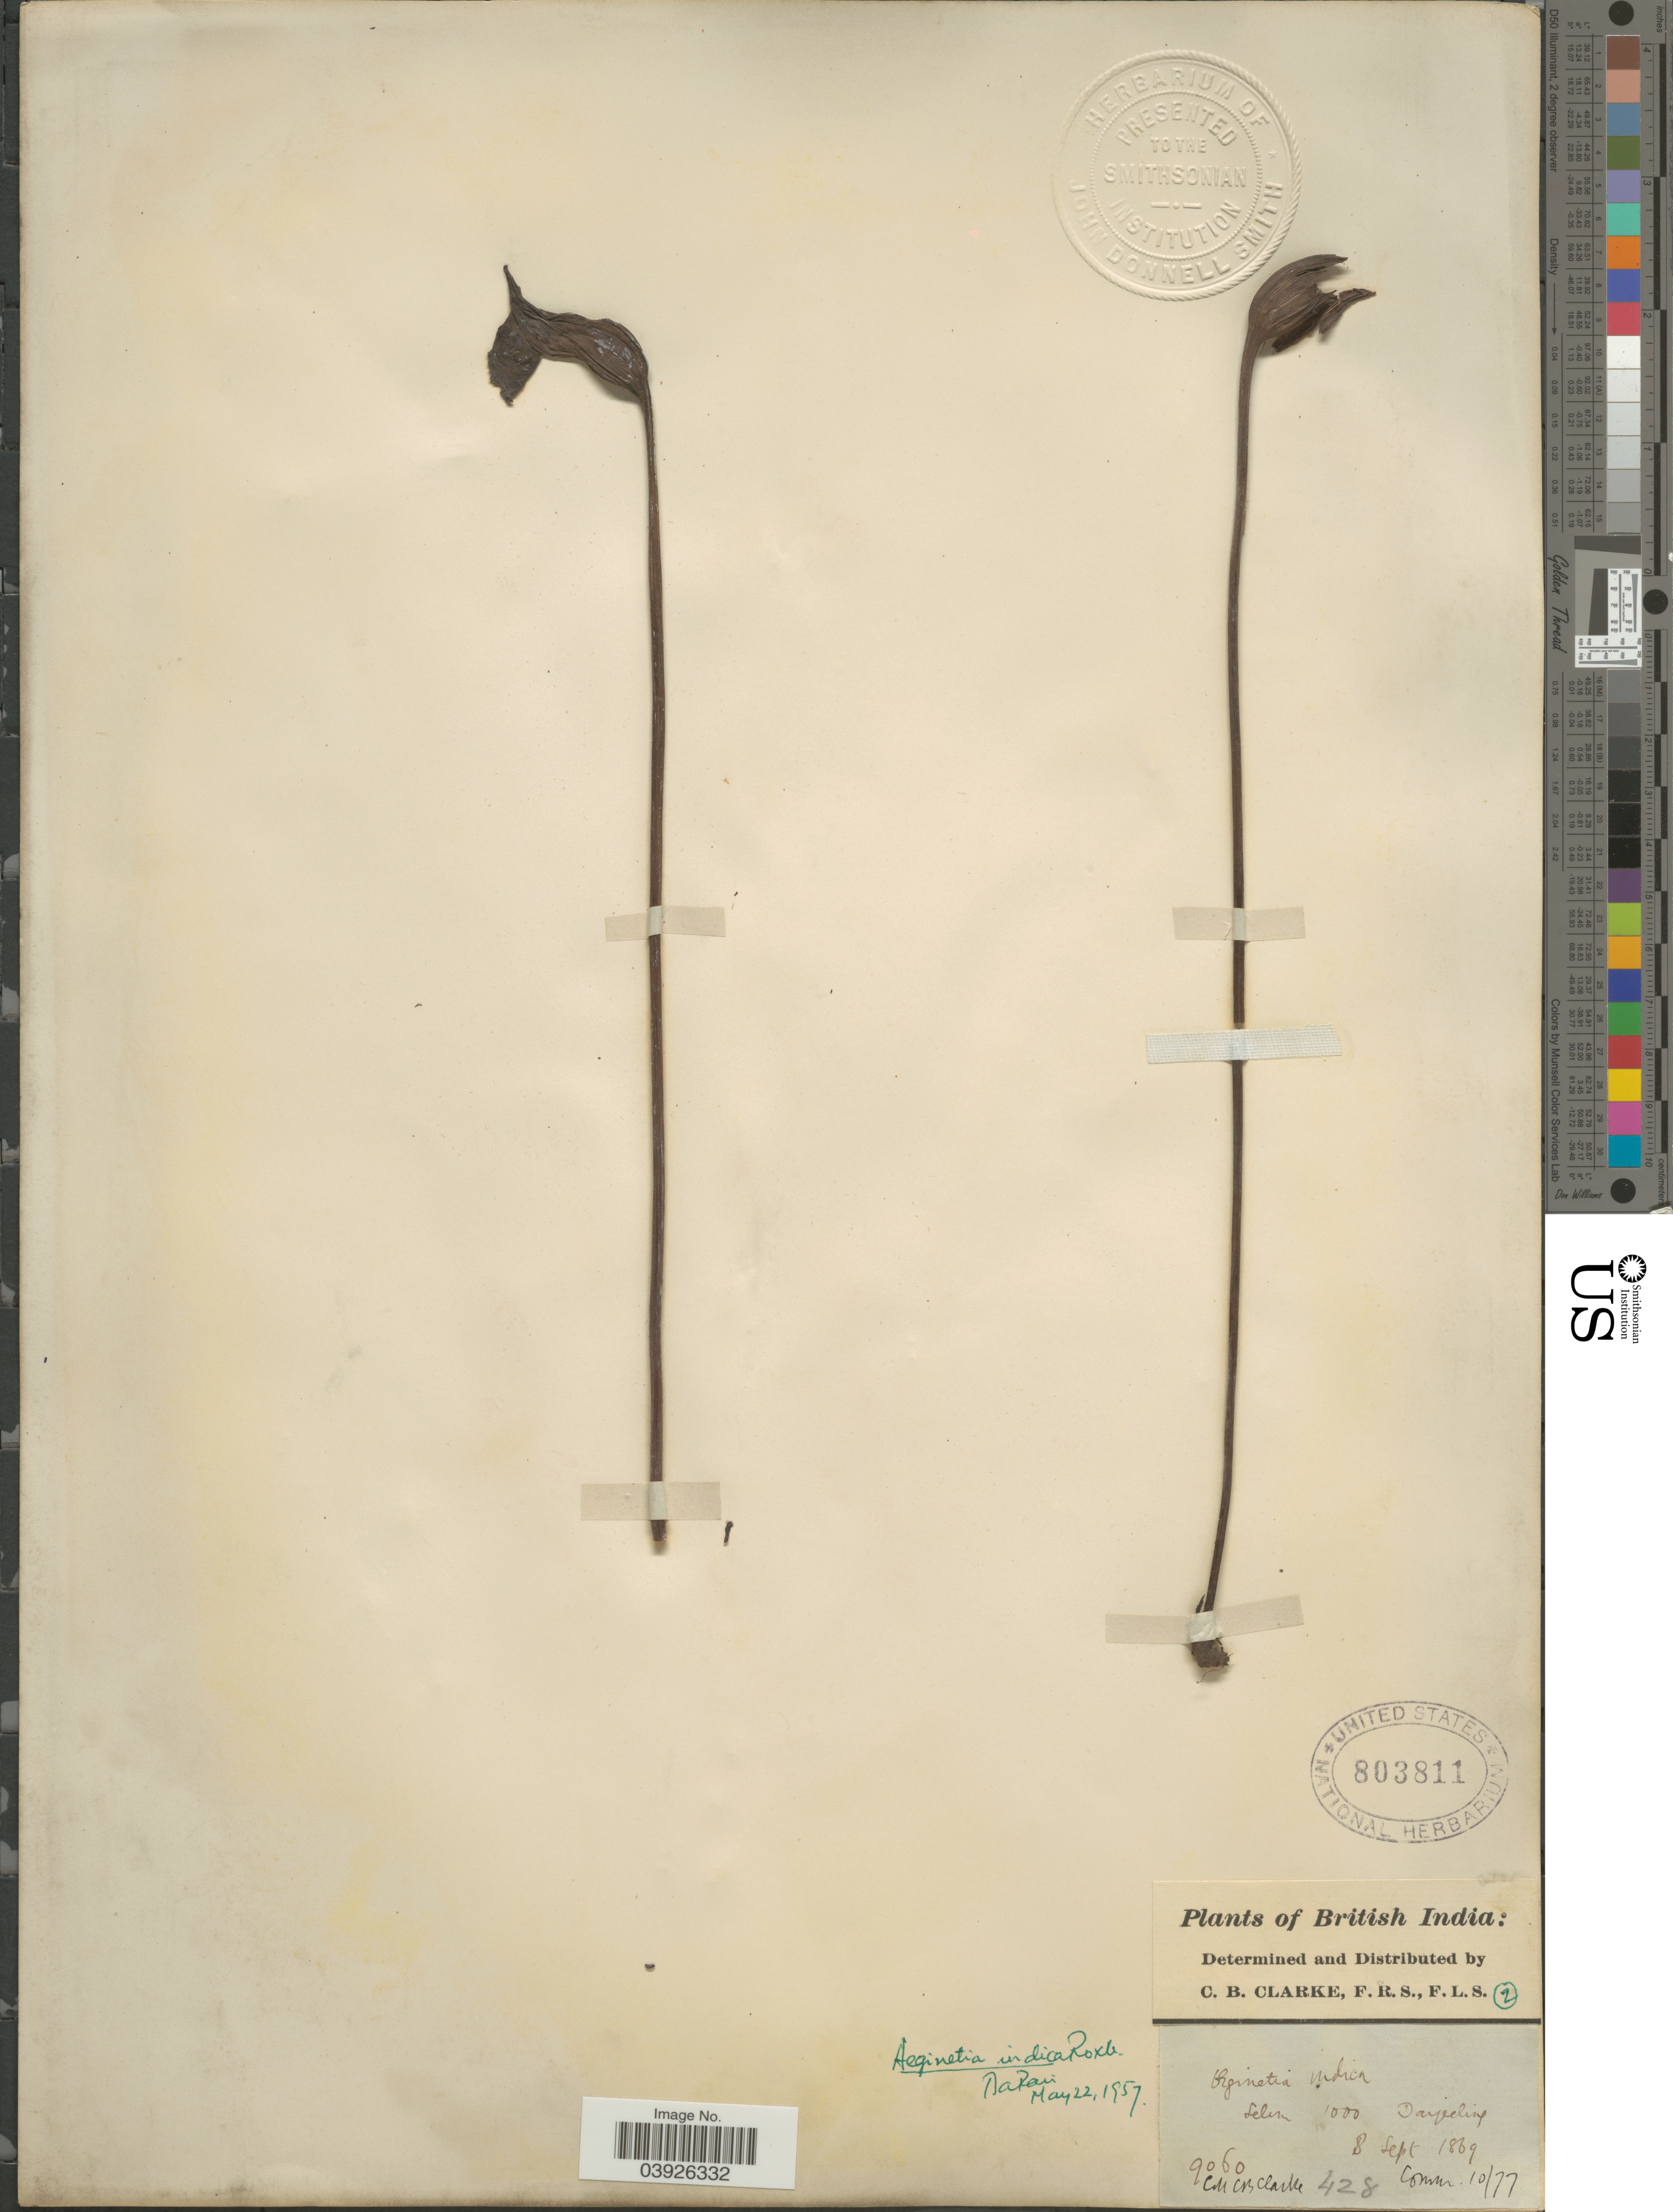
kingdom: Plantae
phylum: Tracheophyta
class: Magnoliopsida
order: Lamiales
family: Orobanchaceae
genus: Aeginetia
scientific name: Aeginetia indica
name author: L.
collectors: C. B. Clarke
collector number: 9060/428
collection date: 1869-09-08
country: India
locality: British India. Selim, Darjeeling.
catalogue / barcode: US 803811